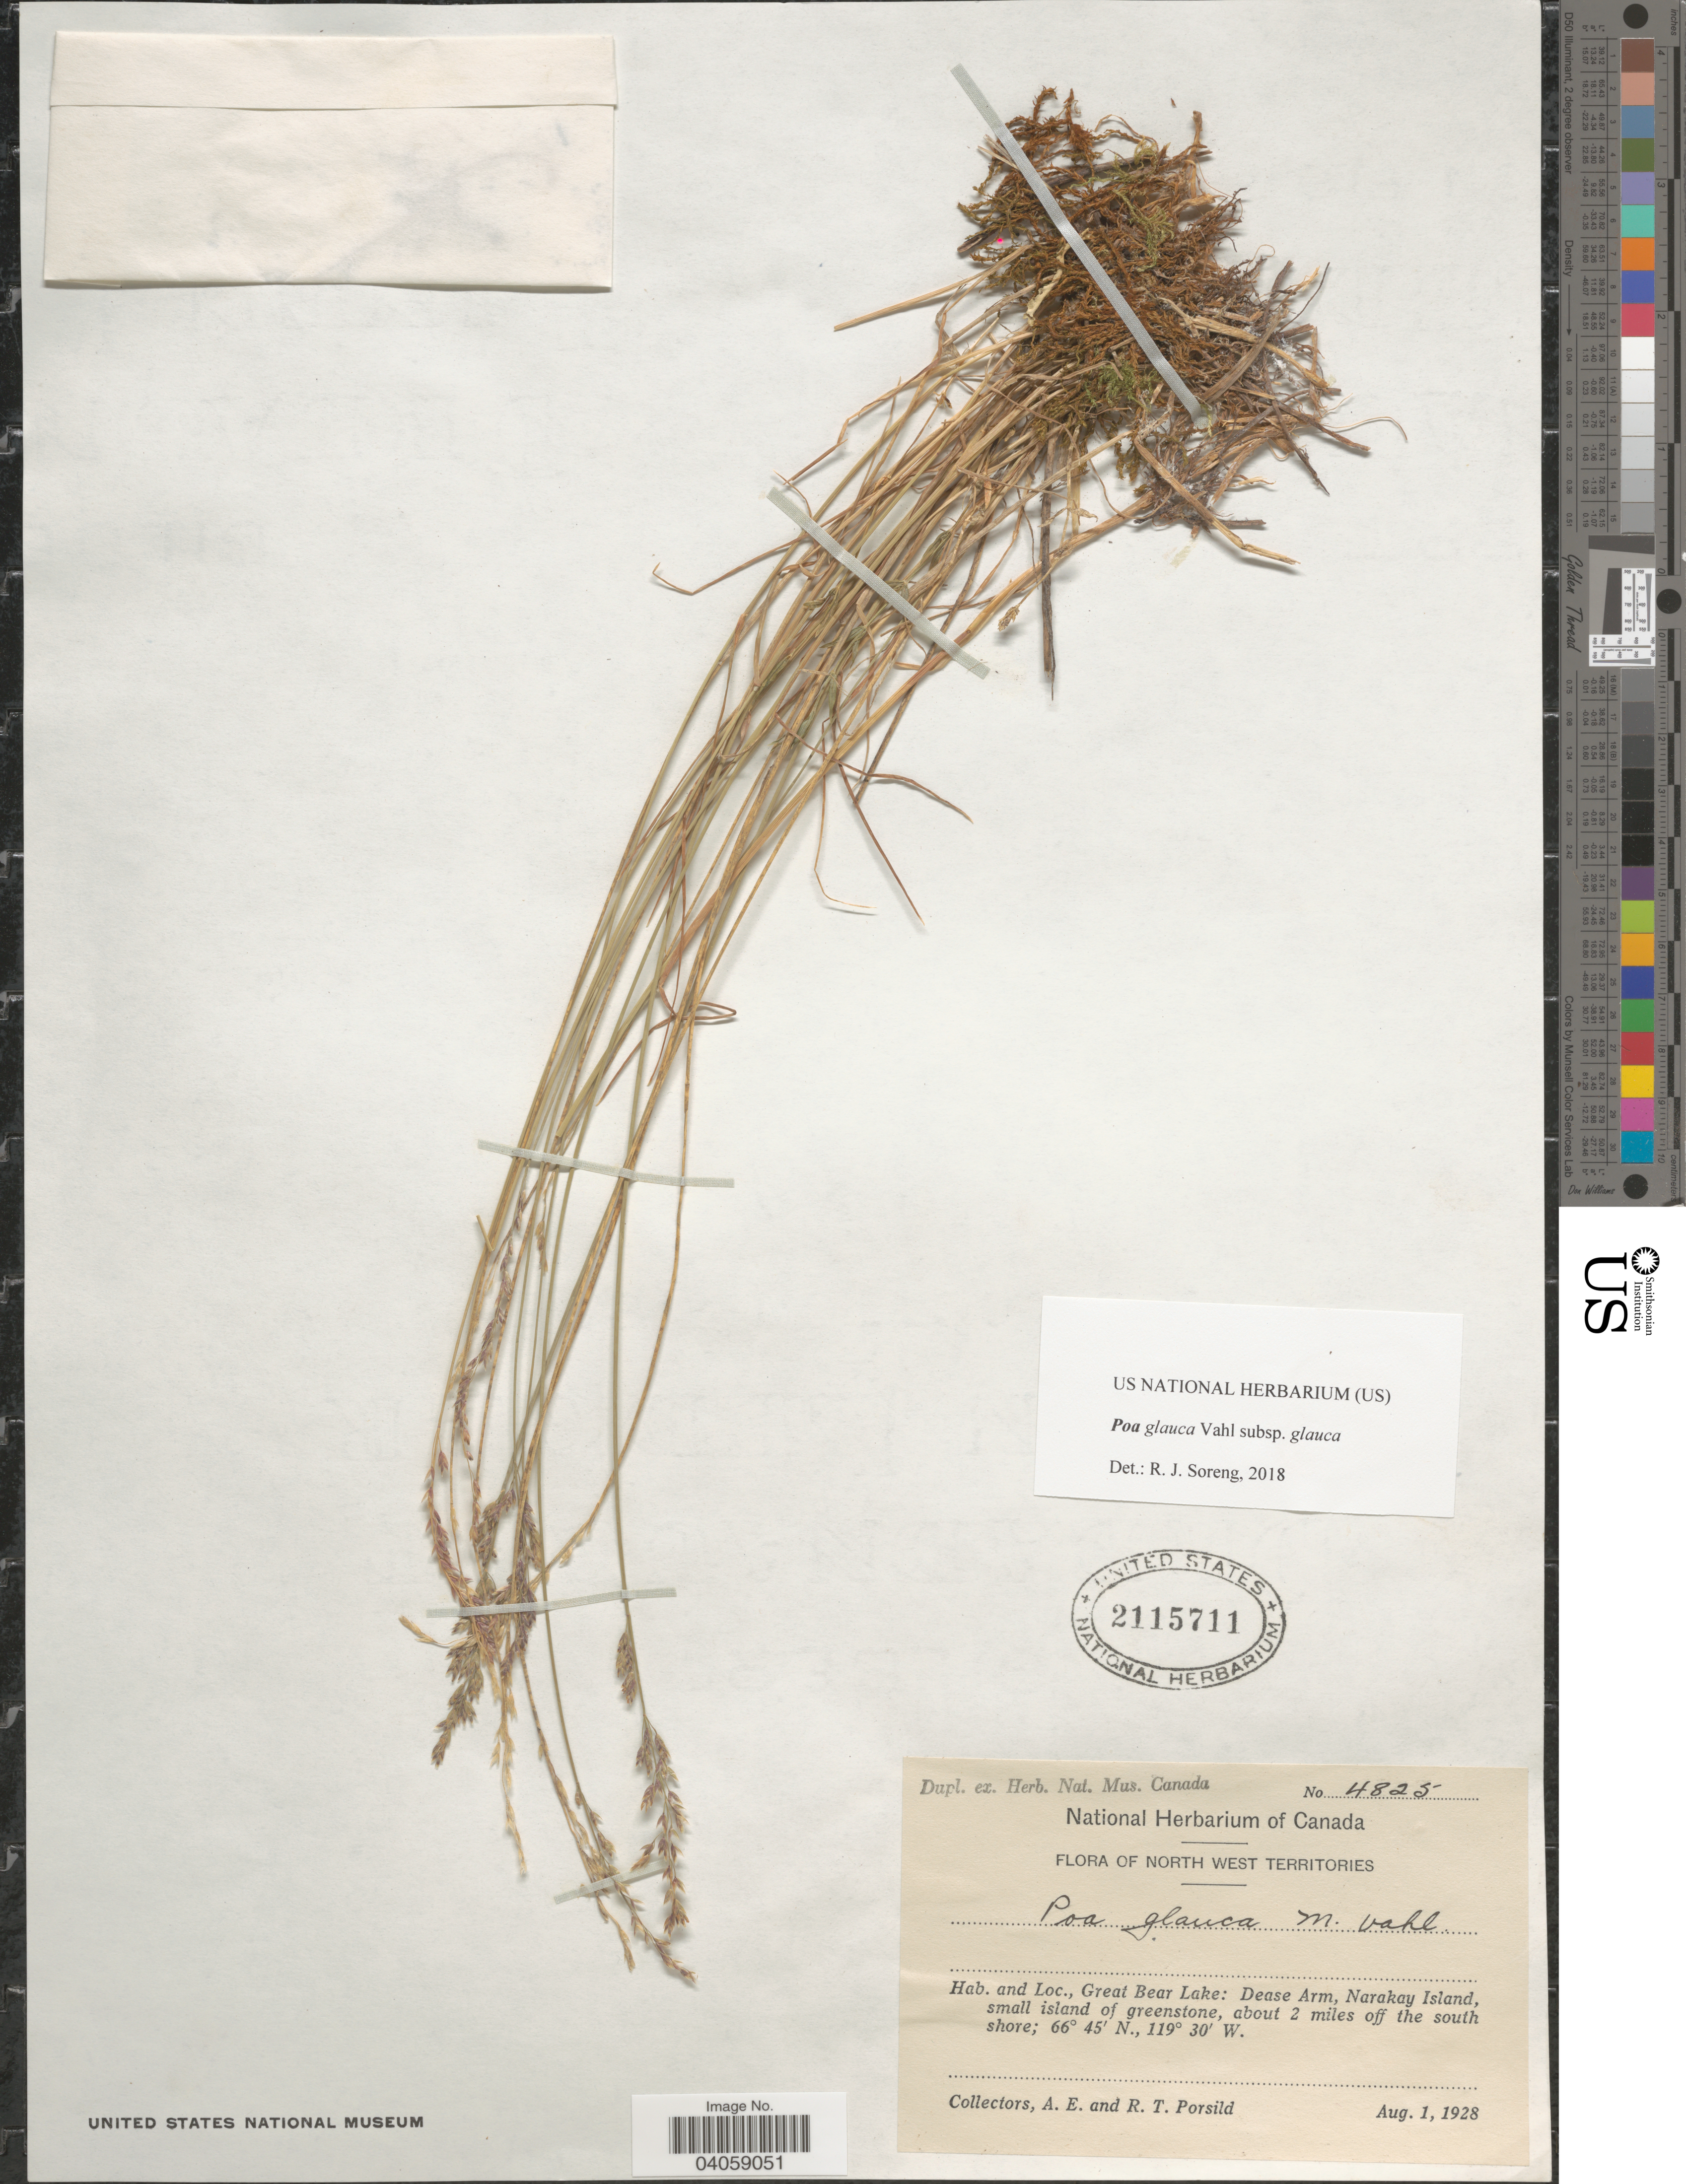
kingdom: Plantae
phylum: Tracheophyta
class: Liliopsida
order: Poales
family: Poaceae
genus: Poa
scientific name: Poa glauca subsp. glauca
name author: Vahl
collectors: A. E. Porsild & R. T. Porsild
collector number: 4825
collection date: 1928-08-01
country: Canada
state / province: Northwest Territories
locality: Great Bear Lake: Dease Arm, Narakay Island, small island of greenstone, about 2 miles off the south shore.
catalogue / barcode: US 2115711